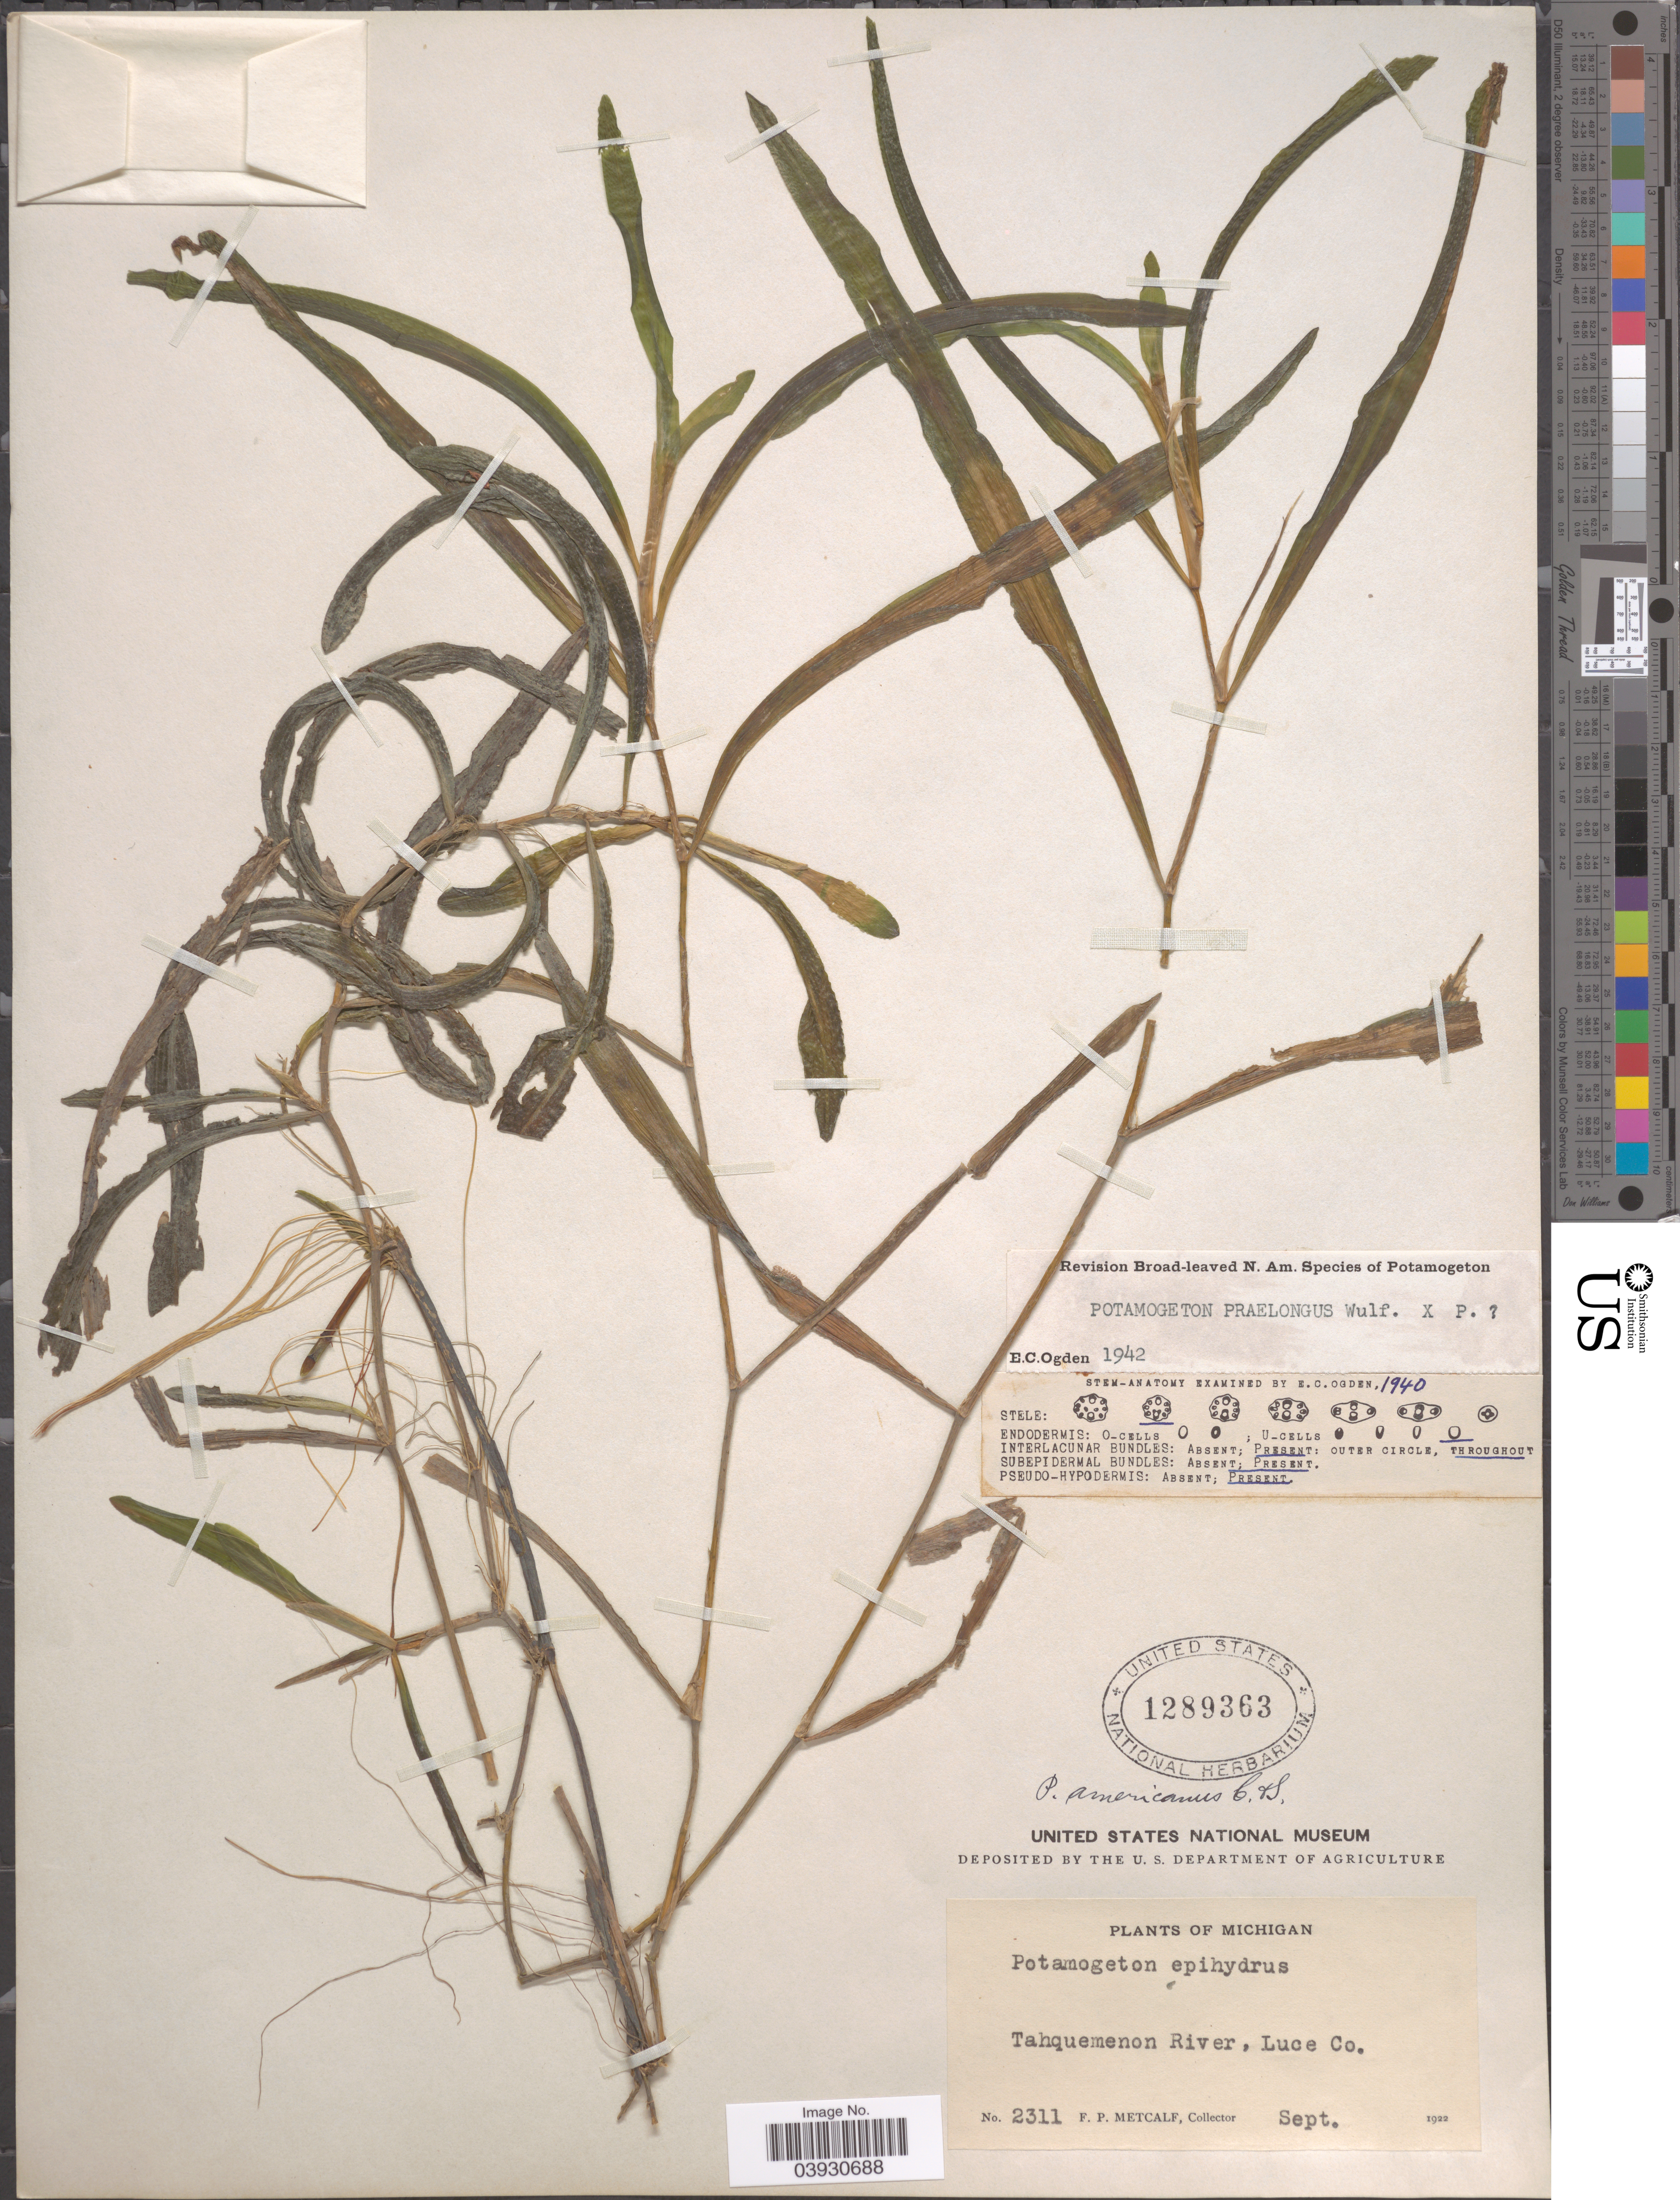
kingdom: Plantae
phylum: Tracheophyta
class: Liliopsida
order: Alismatales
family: Potamogetonaceae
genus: Potamogeton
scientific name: Potamogeton praelongus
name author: Wulfen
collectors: F. Metcalf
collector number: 2311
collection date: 1922-09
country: United States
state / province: Michigan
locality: Tahquemenon River, Luce Co.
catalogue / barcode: US 1289363